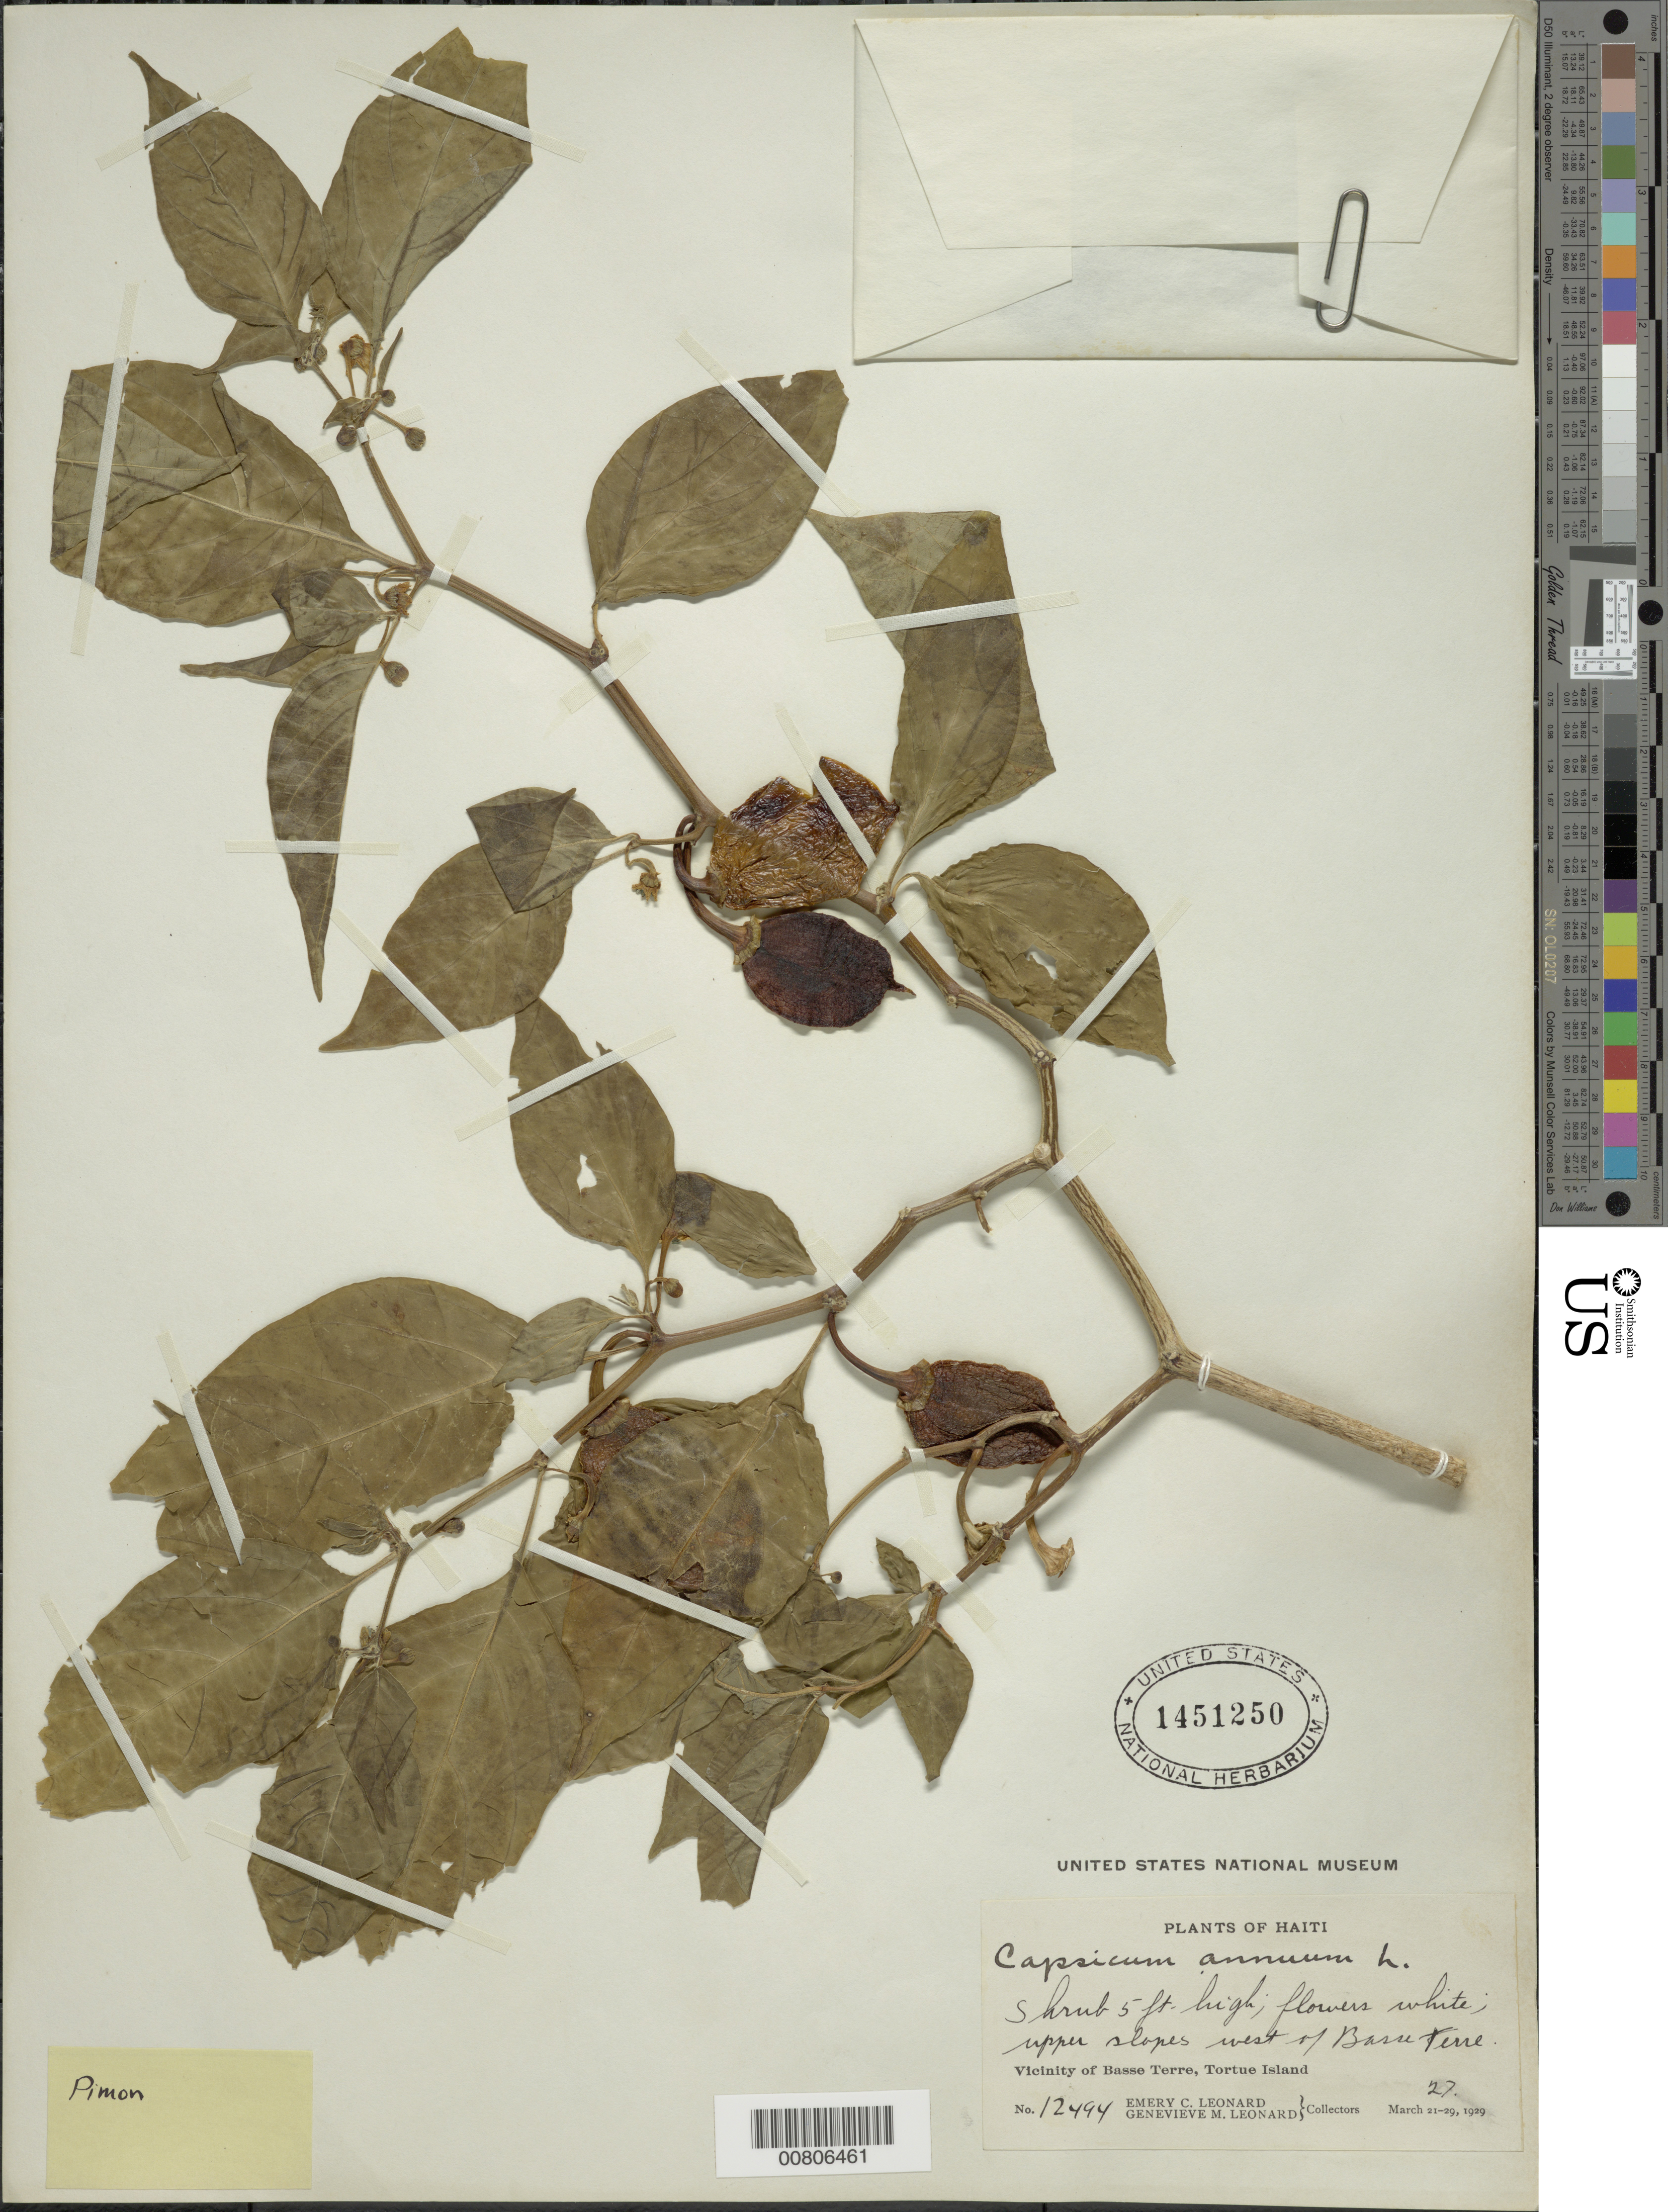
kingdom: Plantae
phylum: Tracheophyta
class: Magnoliopsida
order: Solanales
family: Solanaceae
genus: Capsicum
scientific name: Capsicum annuum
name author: L.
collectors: E. C. Leonard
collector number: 12494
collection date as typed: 27 Mar 1929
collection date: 1929-03-27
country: Haiti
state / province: Nord-Ouest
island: Île de la Tortue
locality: Vicinity of Basse Terre, upper slopes W of town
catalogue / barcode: US 1451250